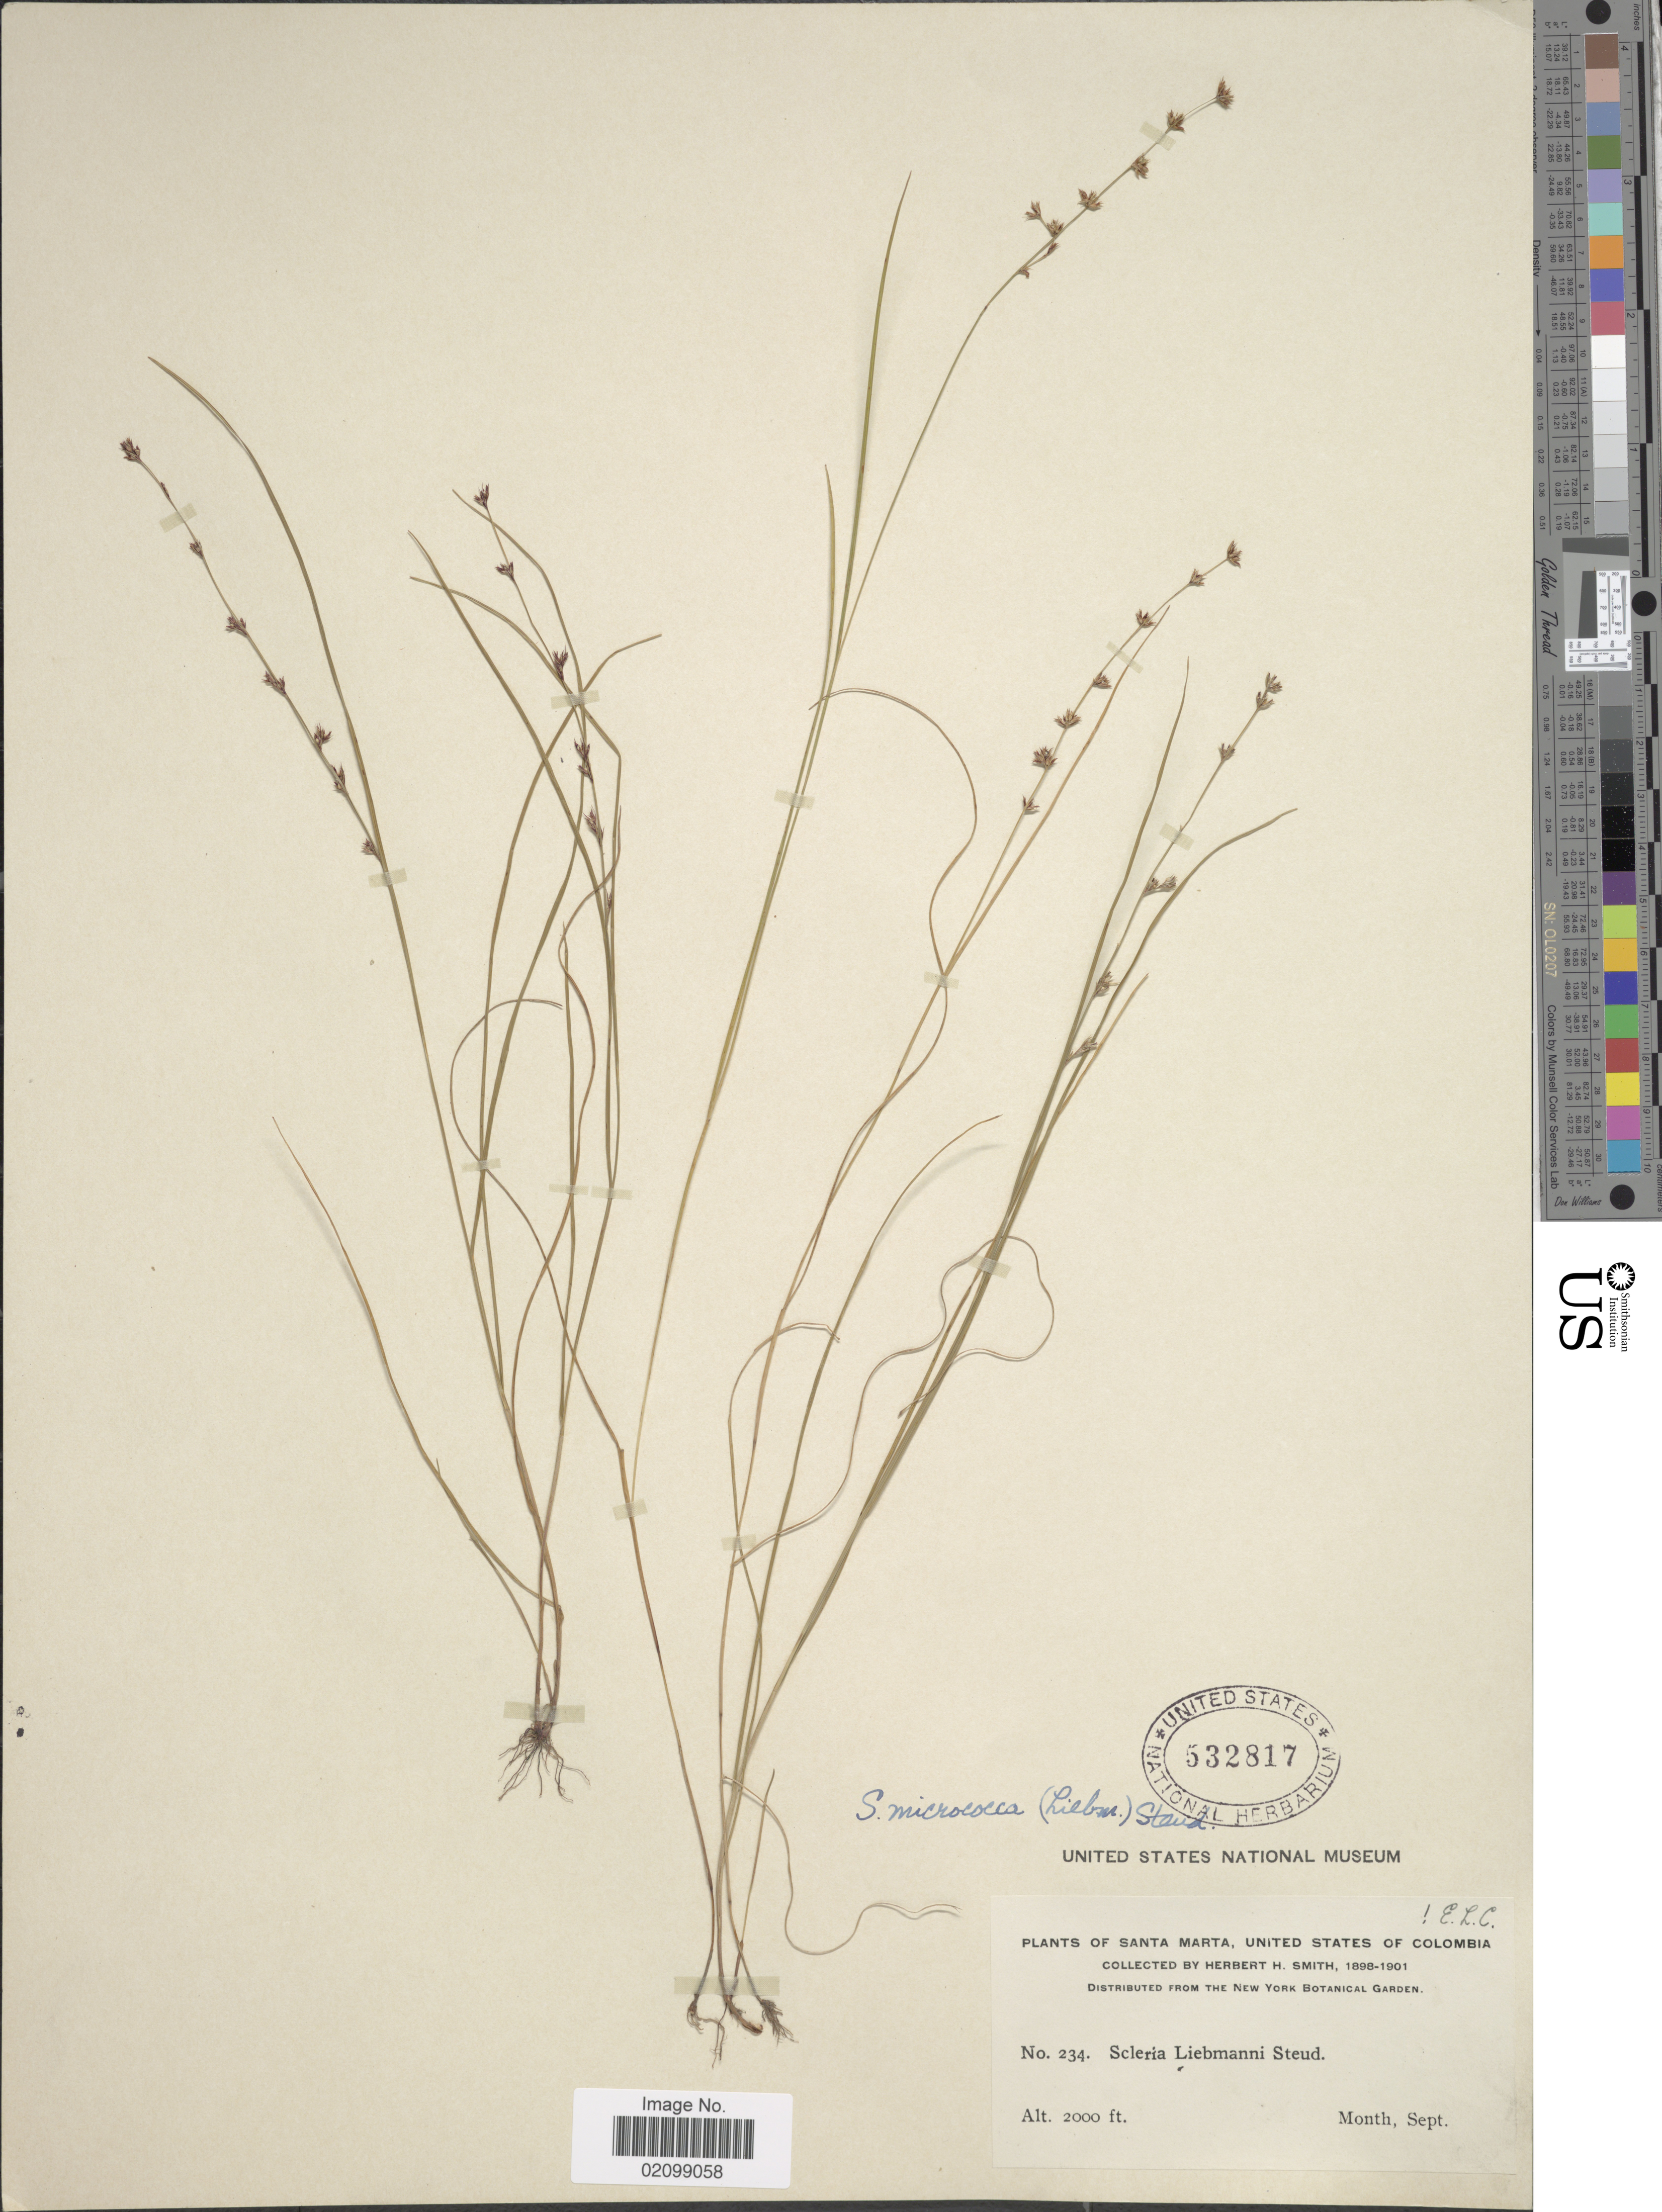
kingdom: Plantae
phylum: Tracheophyta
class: Liliopsida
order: Poales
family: Cyperaceae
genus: Scleria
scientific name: Scleria micrococca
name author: (Liebm.) Steud.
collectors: Herbert H. Smith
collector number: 234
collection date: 1898-09/1901-09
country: Colombia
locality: Santa Marta, United States of Colombia.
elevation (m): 610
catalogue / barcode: US 532817